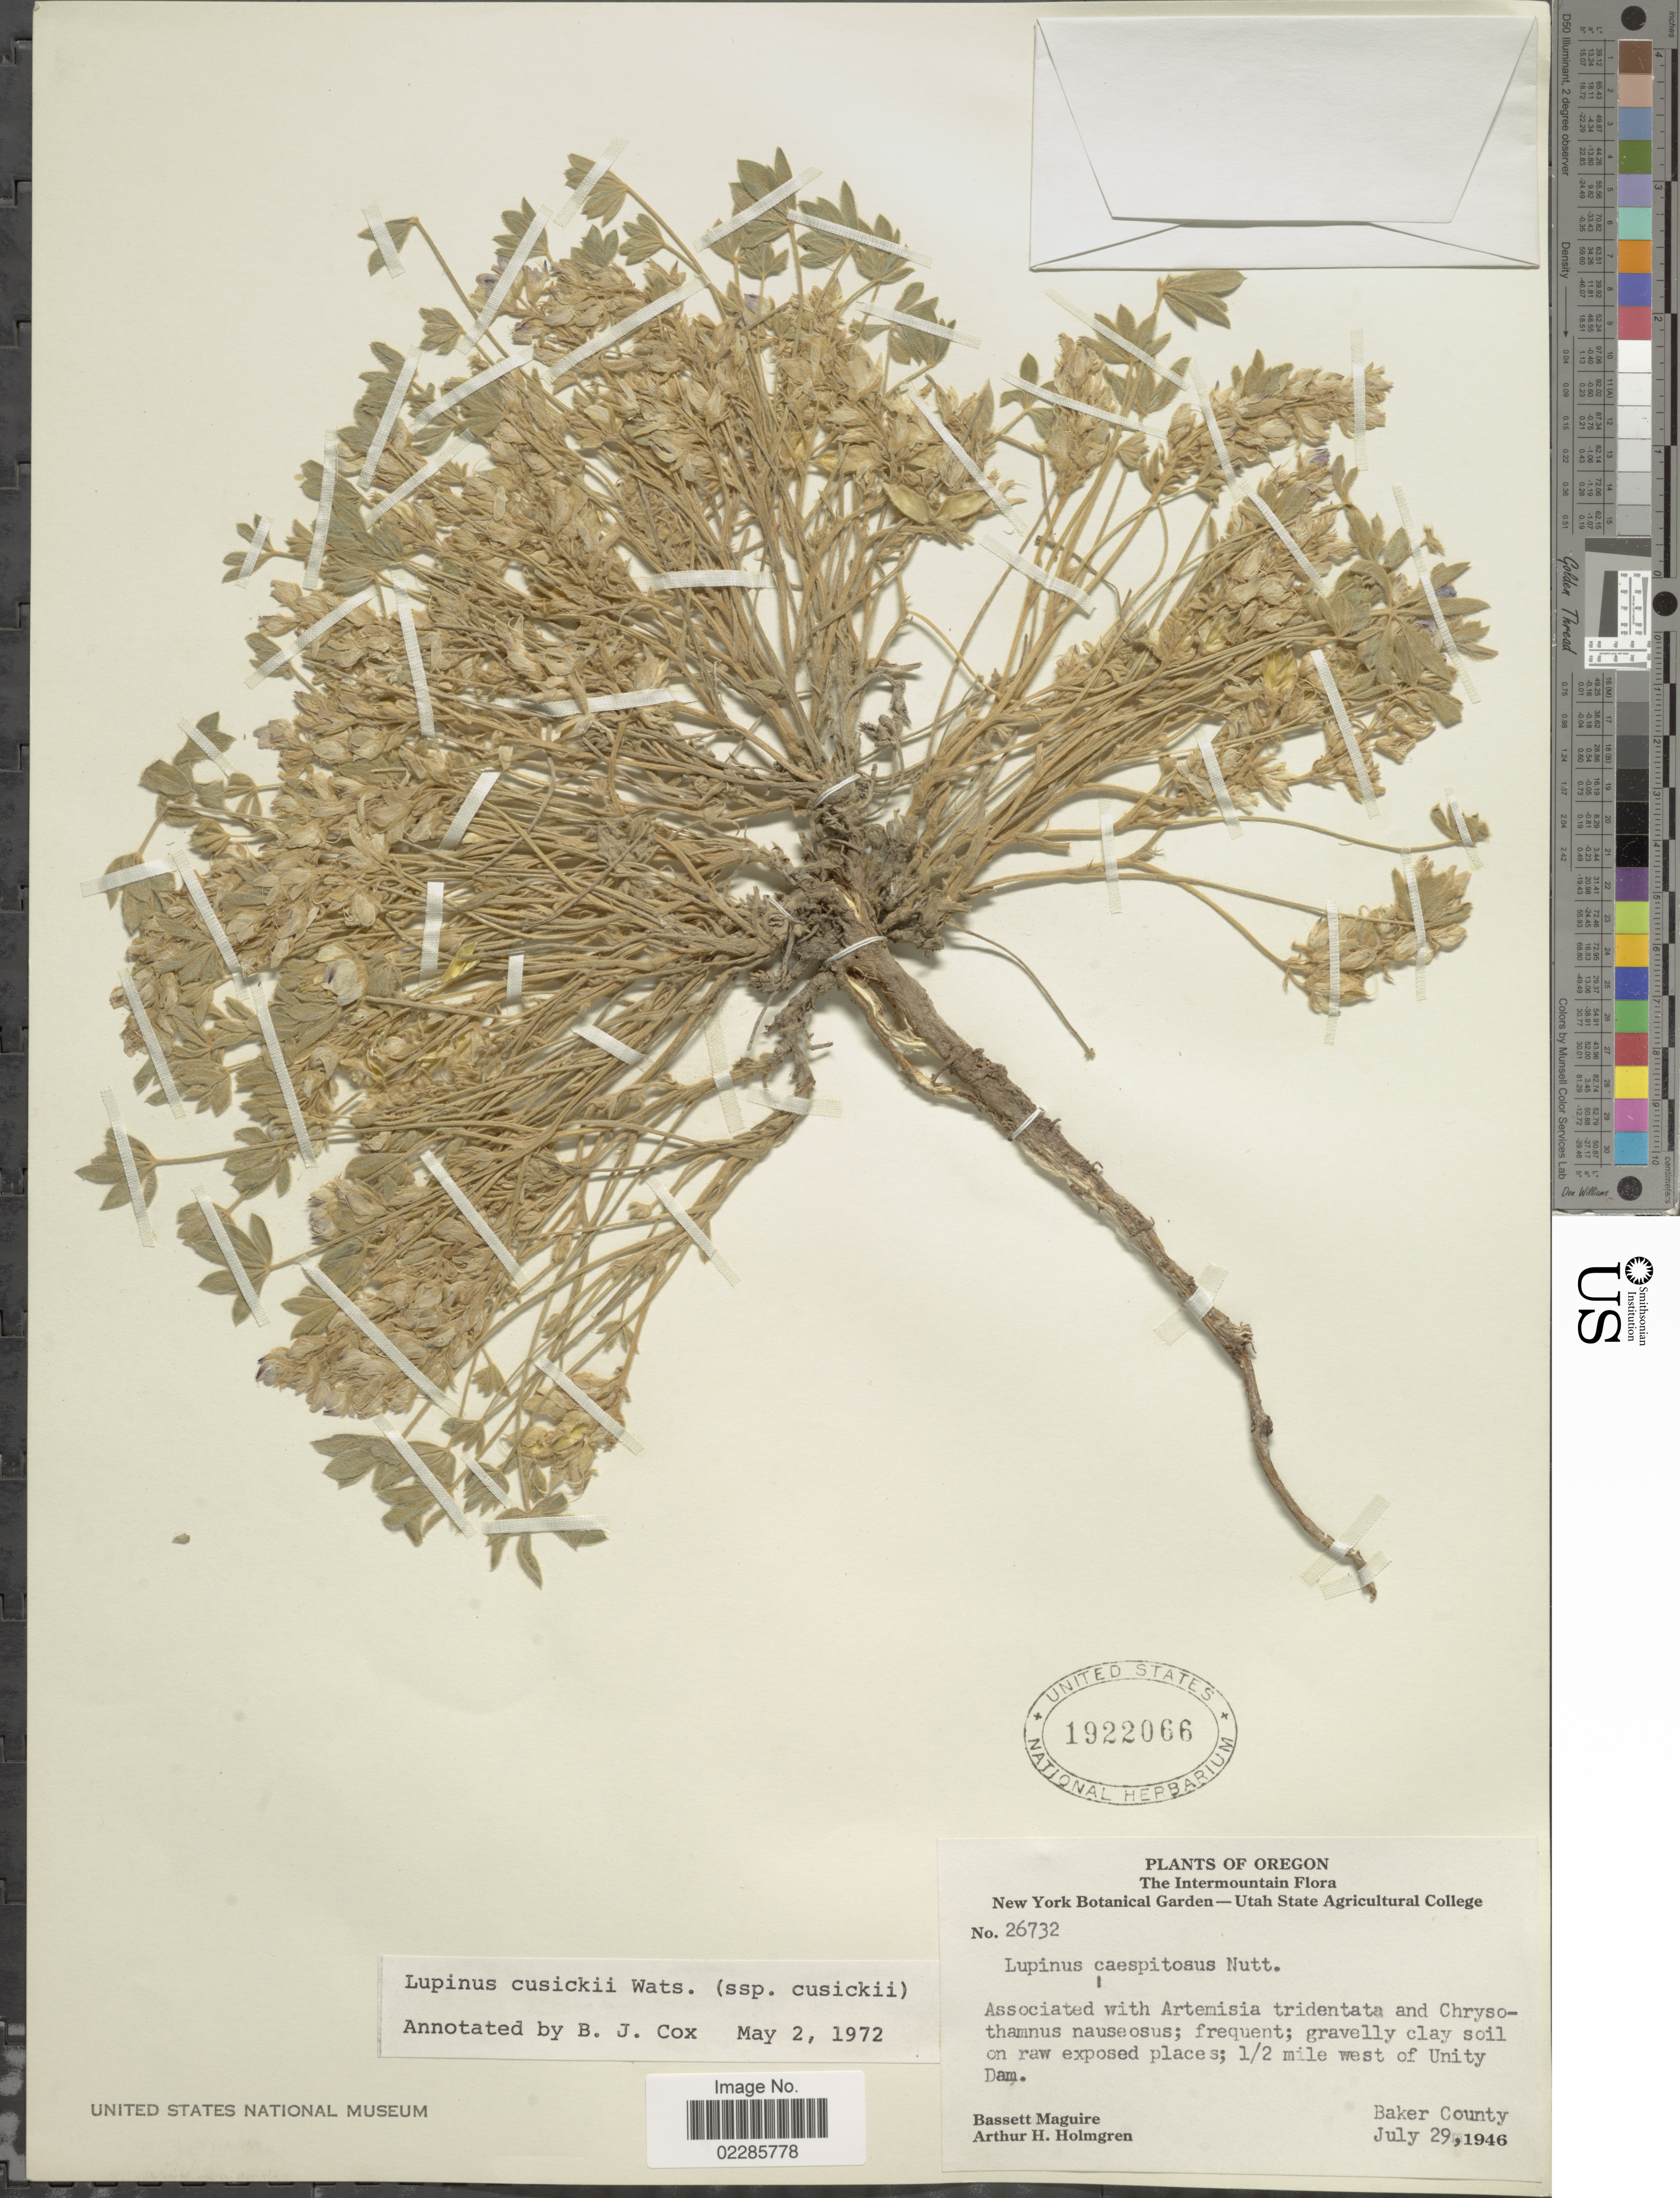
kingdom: Plantae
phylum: Tracheophyta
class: Magnoliopsida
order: Fabales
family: Fabaceae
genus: Lupinus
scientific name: Lupinus cusickii var. cusickii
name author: S. Watson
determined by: Cox, B. J.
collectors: B. Maguire & A. H. Holmgren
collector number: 26732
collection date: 1946-07-29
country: United States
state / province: Oregon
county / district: Baker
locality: The Intermountain, 1/2 mile west of Unity Dam, Baker County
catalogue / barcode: US 1922066